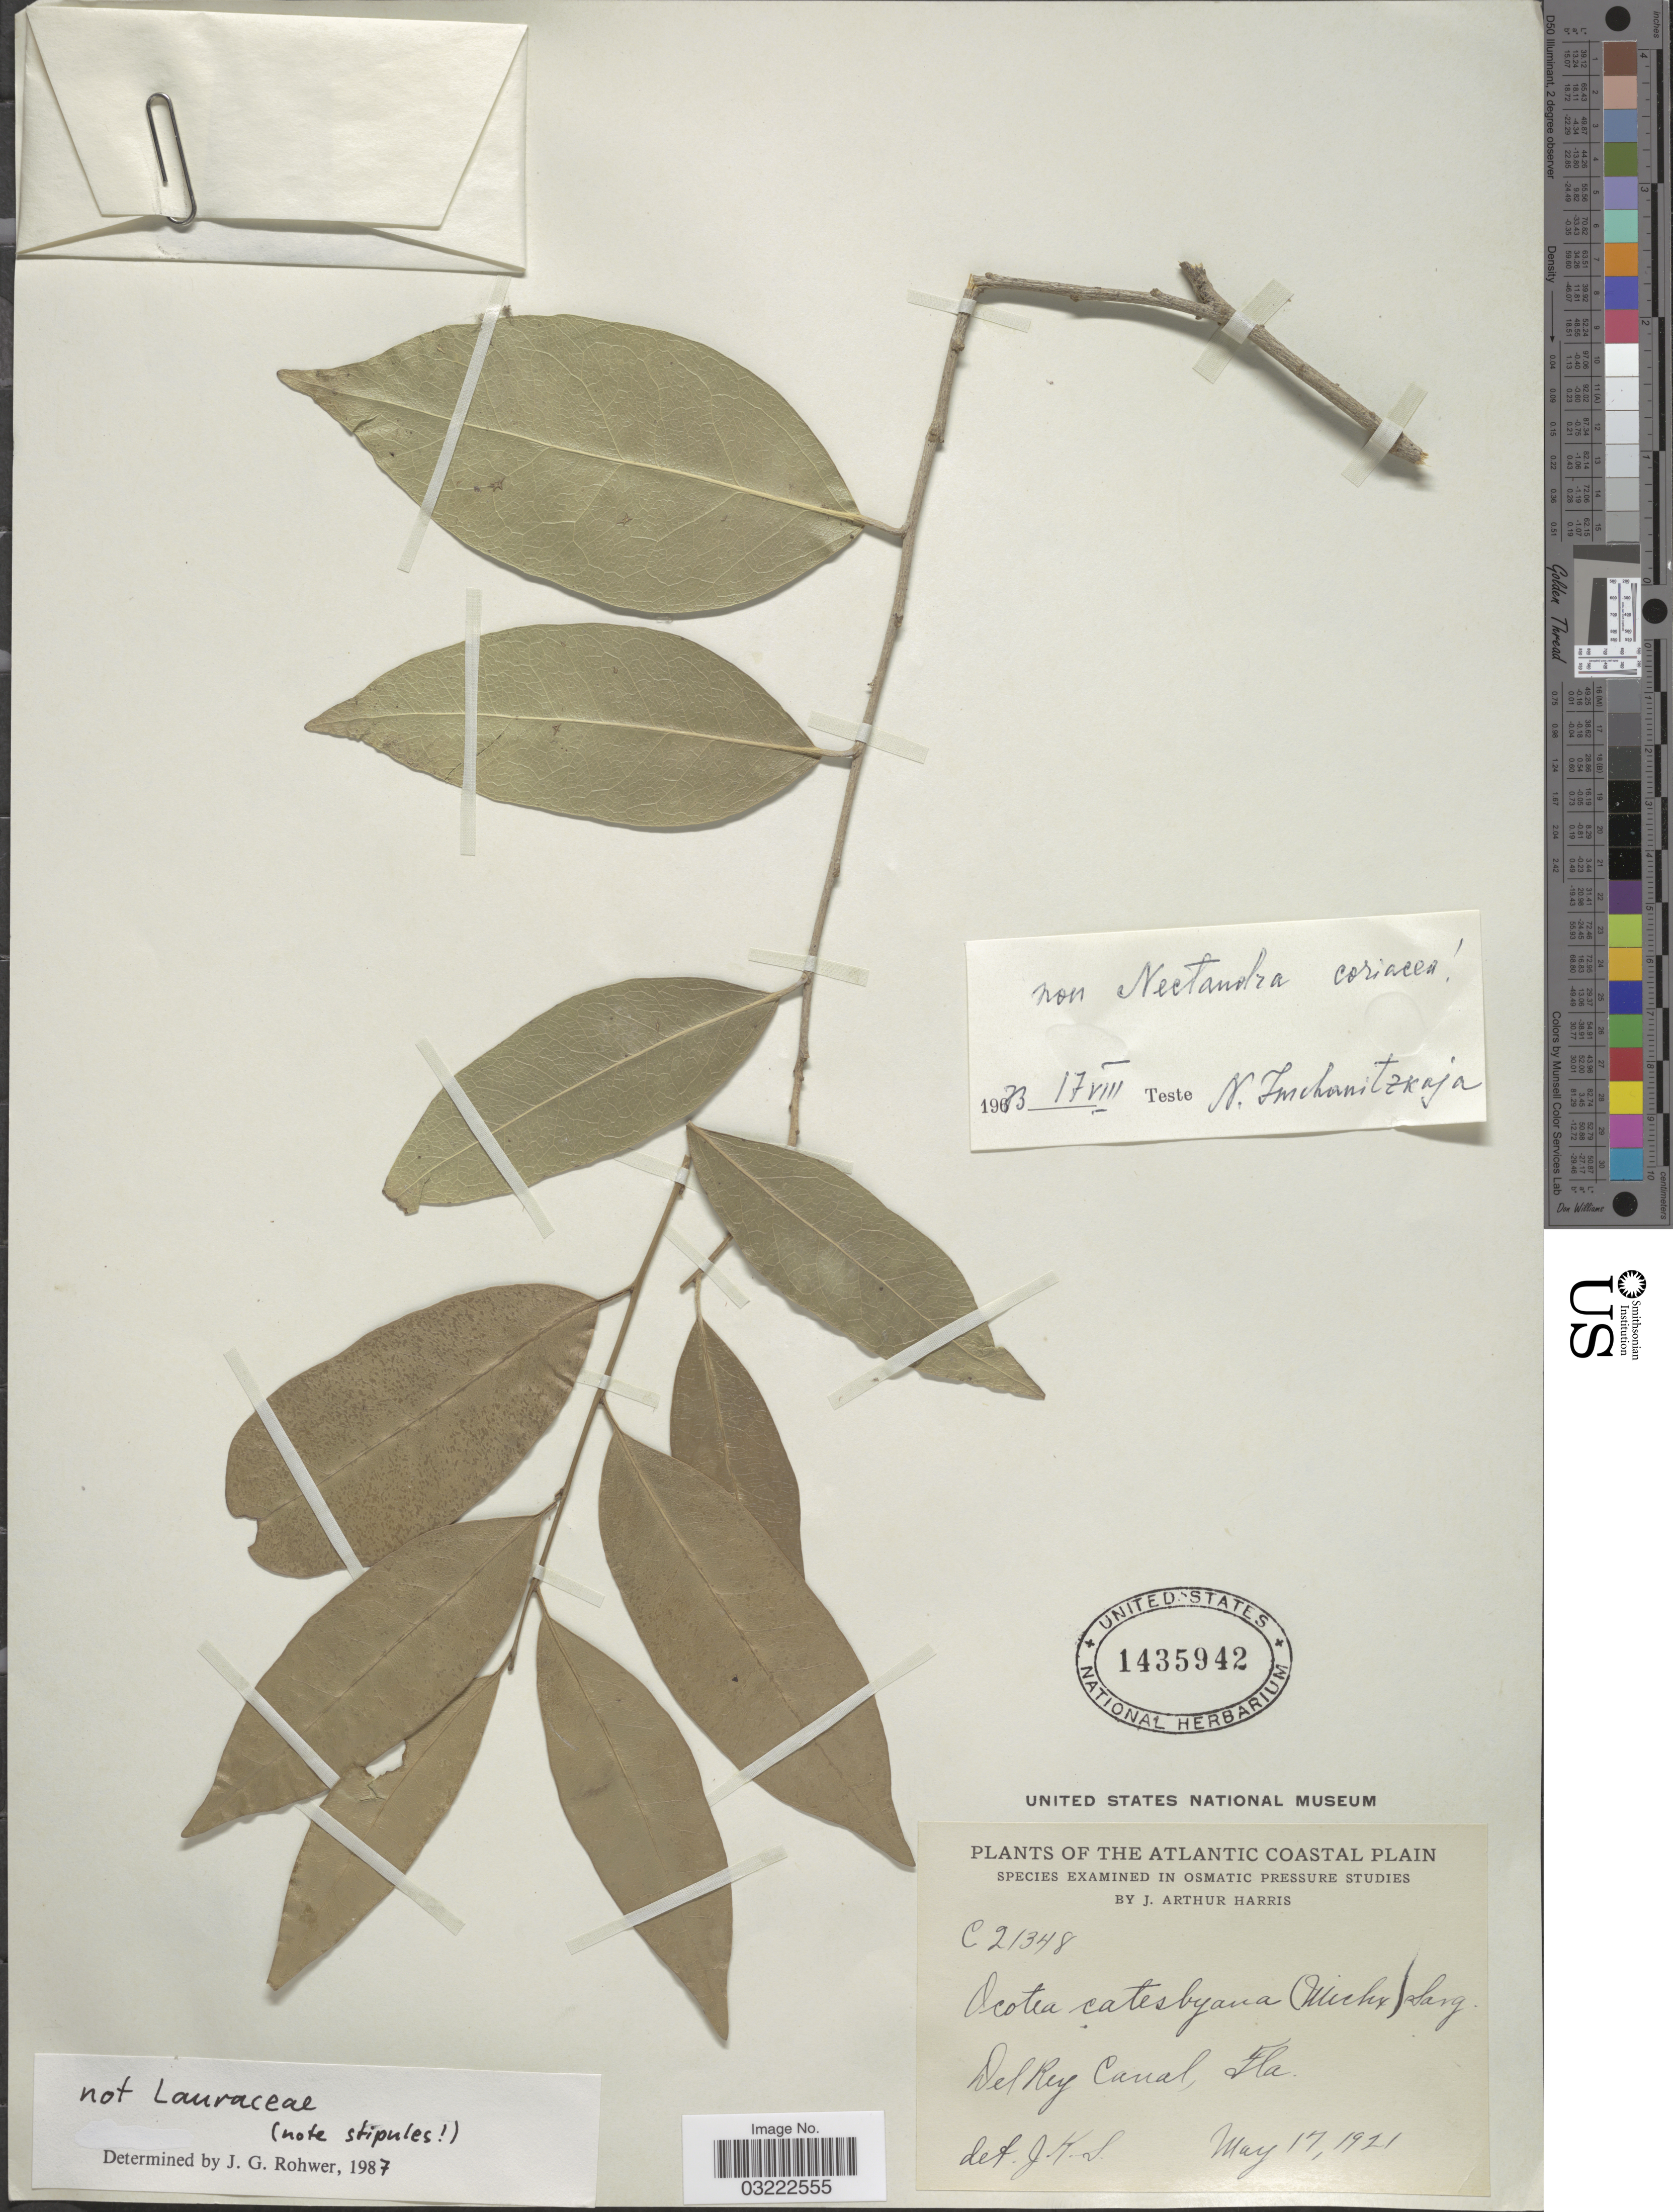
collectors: J. A. Harris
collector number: C21348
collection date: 1921-05-17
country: United States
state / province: Florida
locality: The Atlantic Coastal Plain, Del Rey Canal.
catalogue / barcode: US 1435942